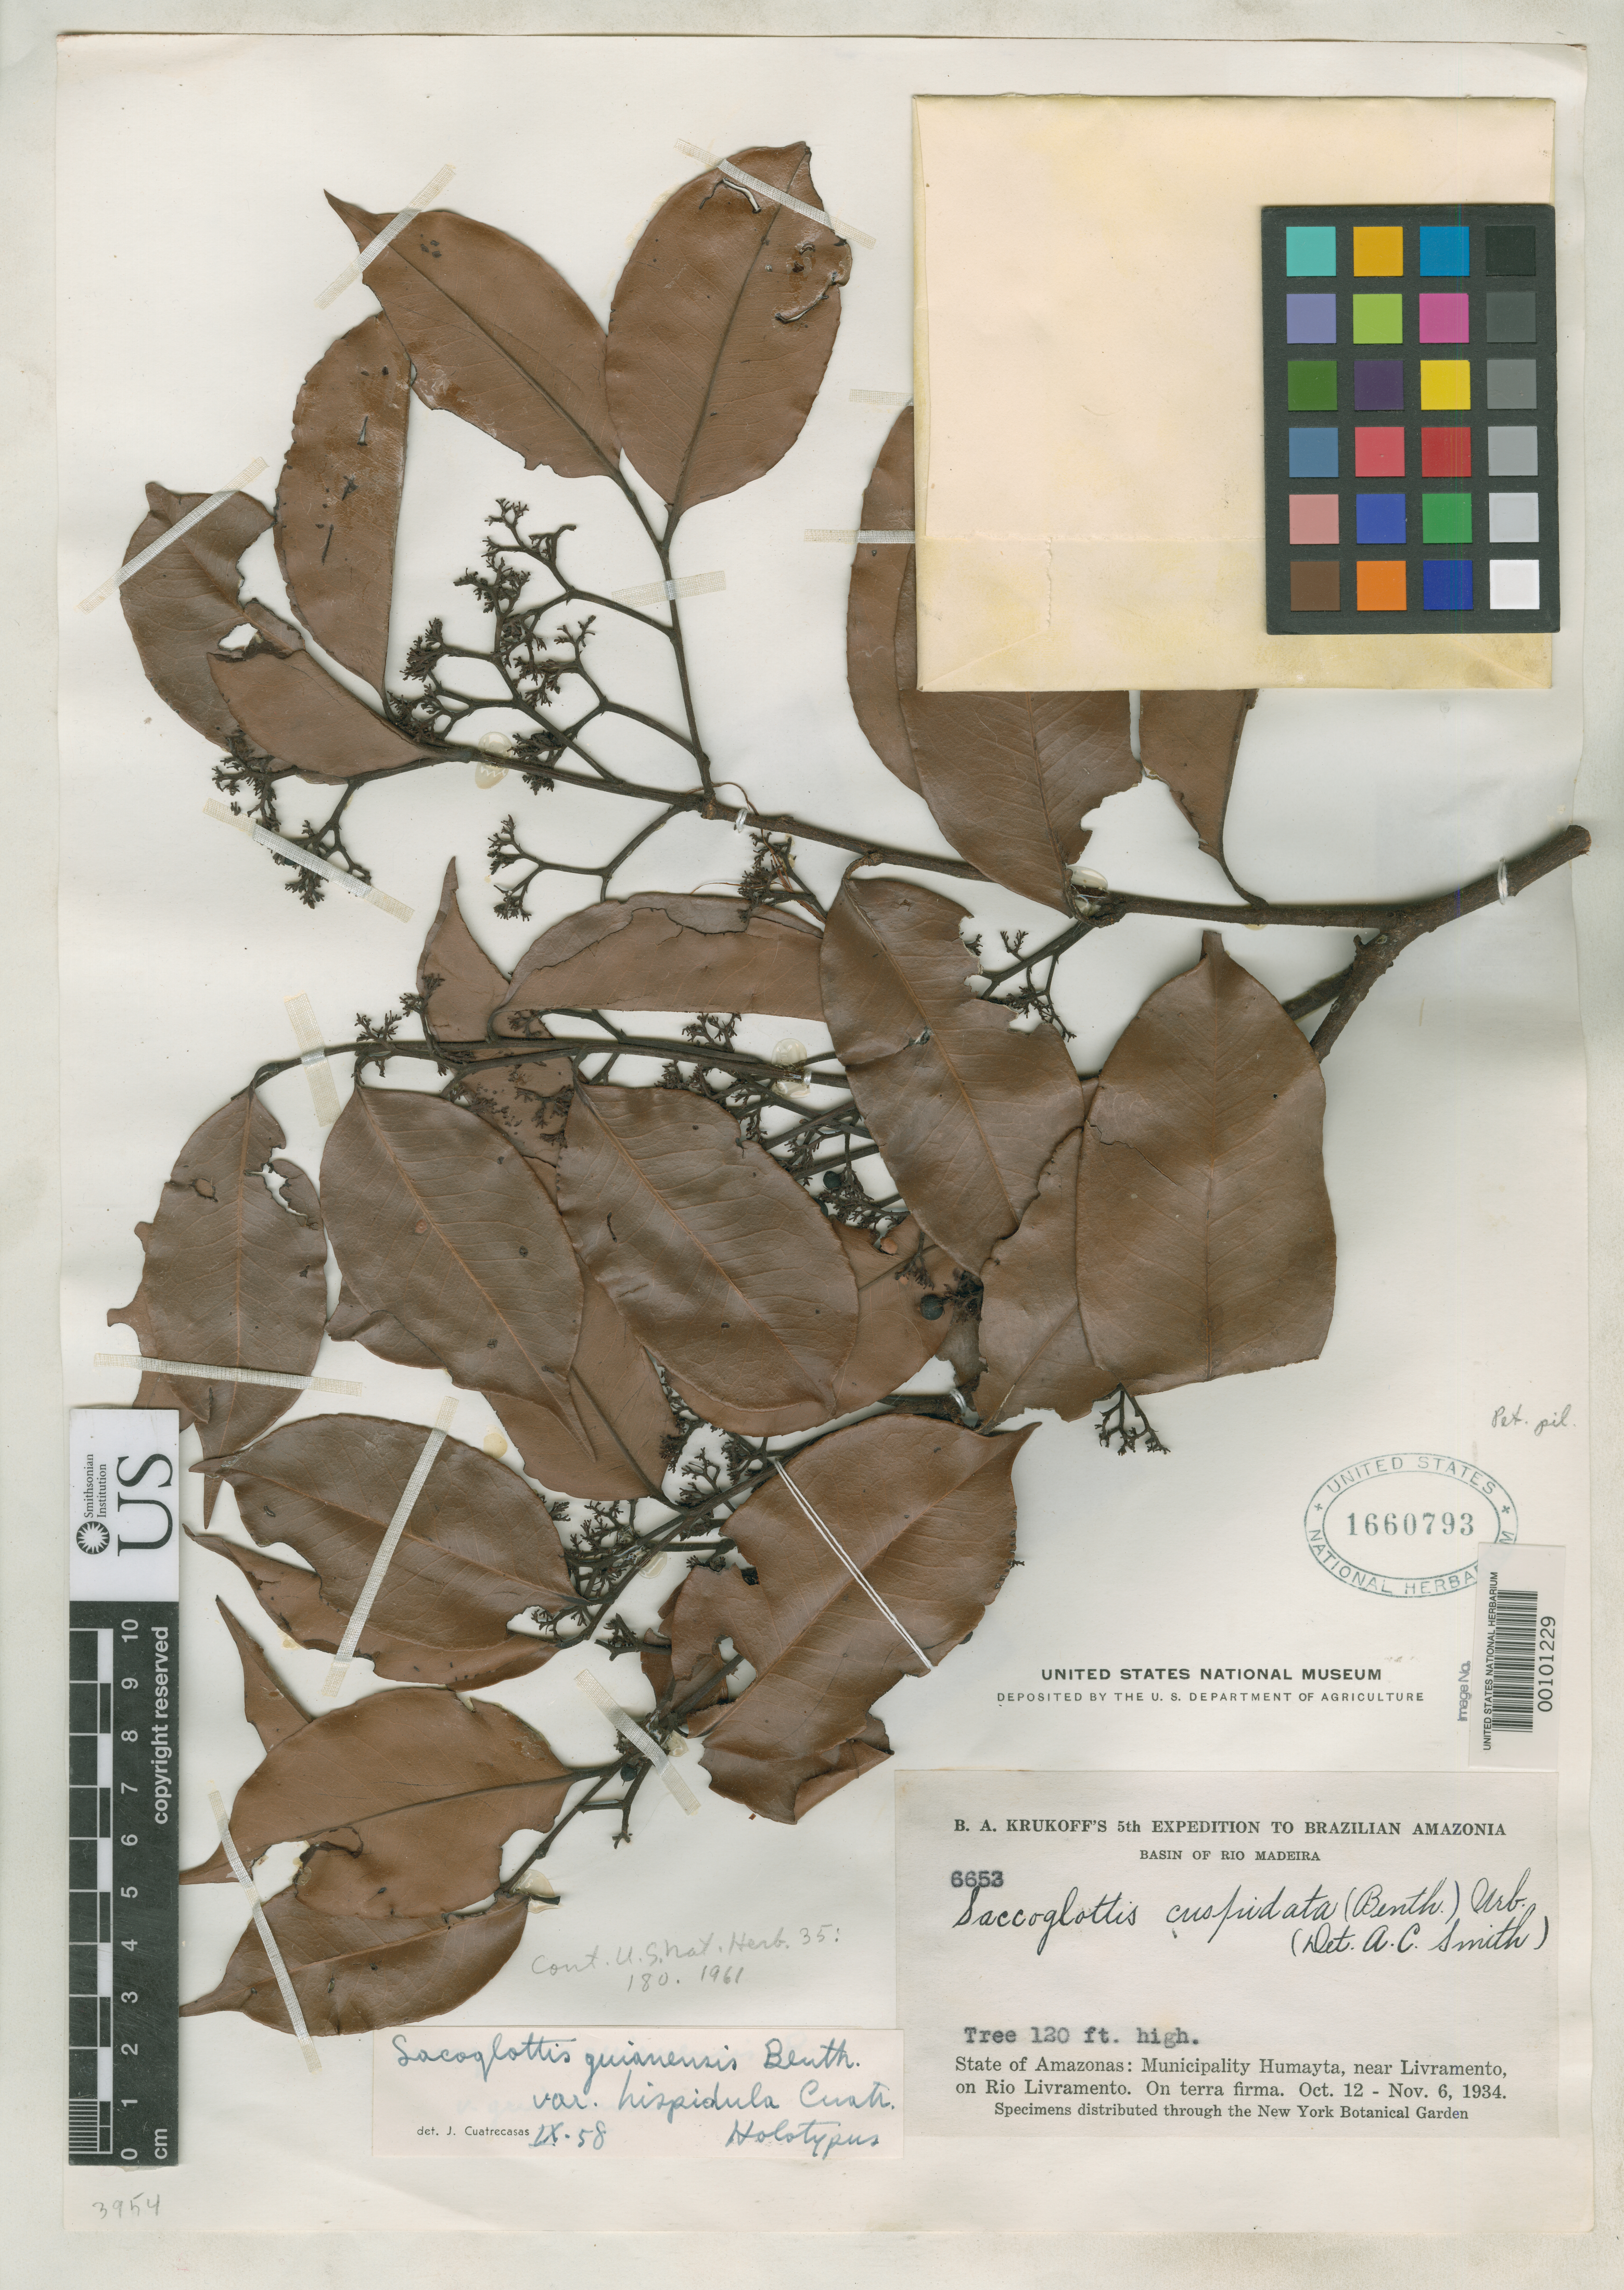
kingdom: Plantae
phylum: Tracheophyta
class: Magnoliopsida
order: Malpighiales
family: Humiriaceae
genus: Sacoglottis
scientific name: Sacoglottis guianensis var. hispidula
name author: Cuatrec.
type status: Holotype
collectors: B. A. Krukoff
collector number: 6653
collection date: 1934-10-12/1934-11-06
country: Brazil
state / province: Amazonas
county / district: Humaitá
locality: Basin of Rio Madeira. State of Amazonas: Municipality Humayta, near Livramento, on Rio Livramento.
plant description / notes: Protologue, "November 1934"; label, "Oct. 12 - Nov. 6, 1934"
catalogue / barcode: US 1660793